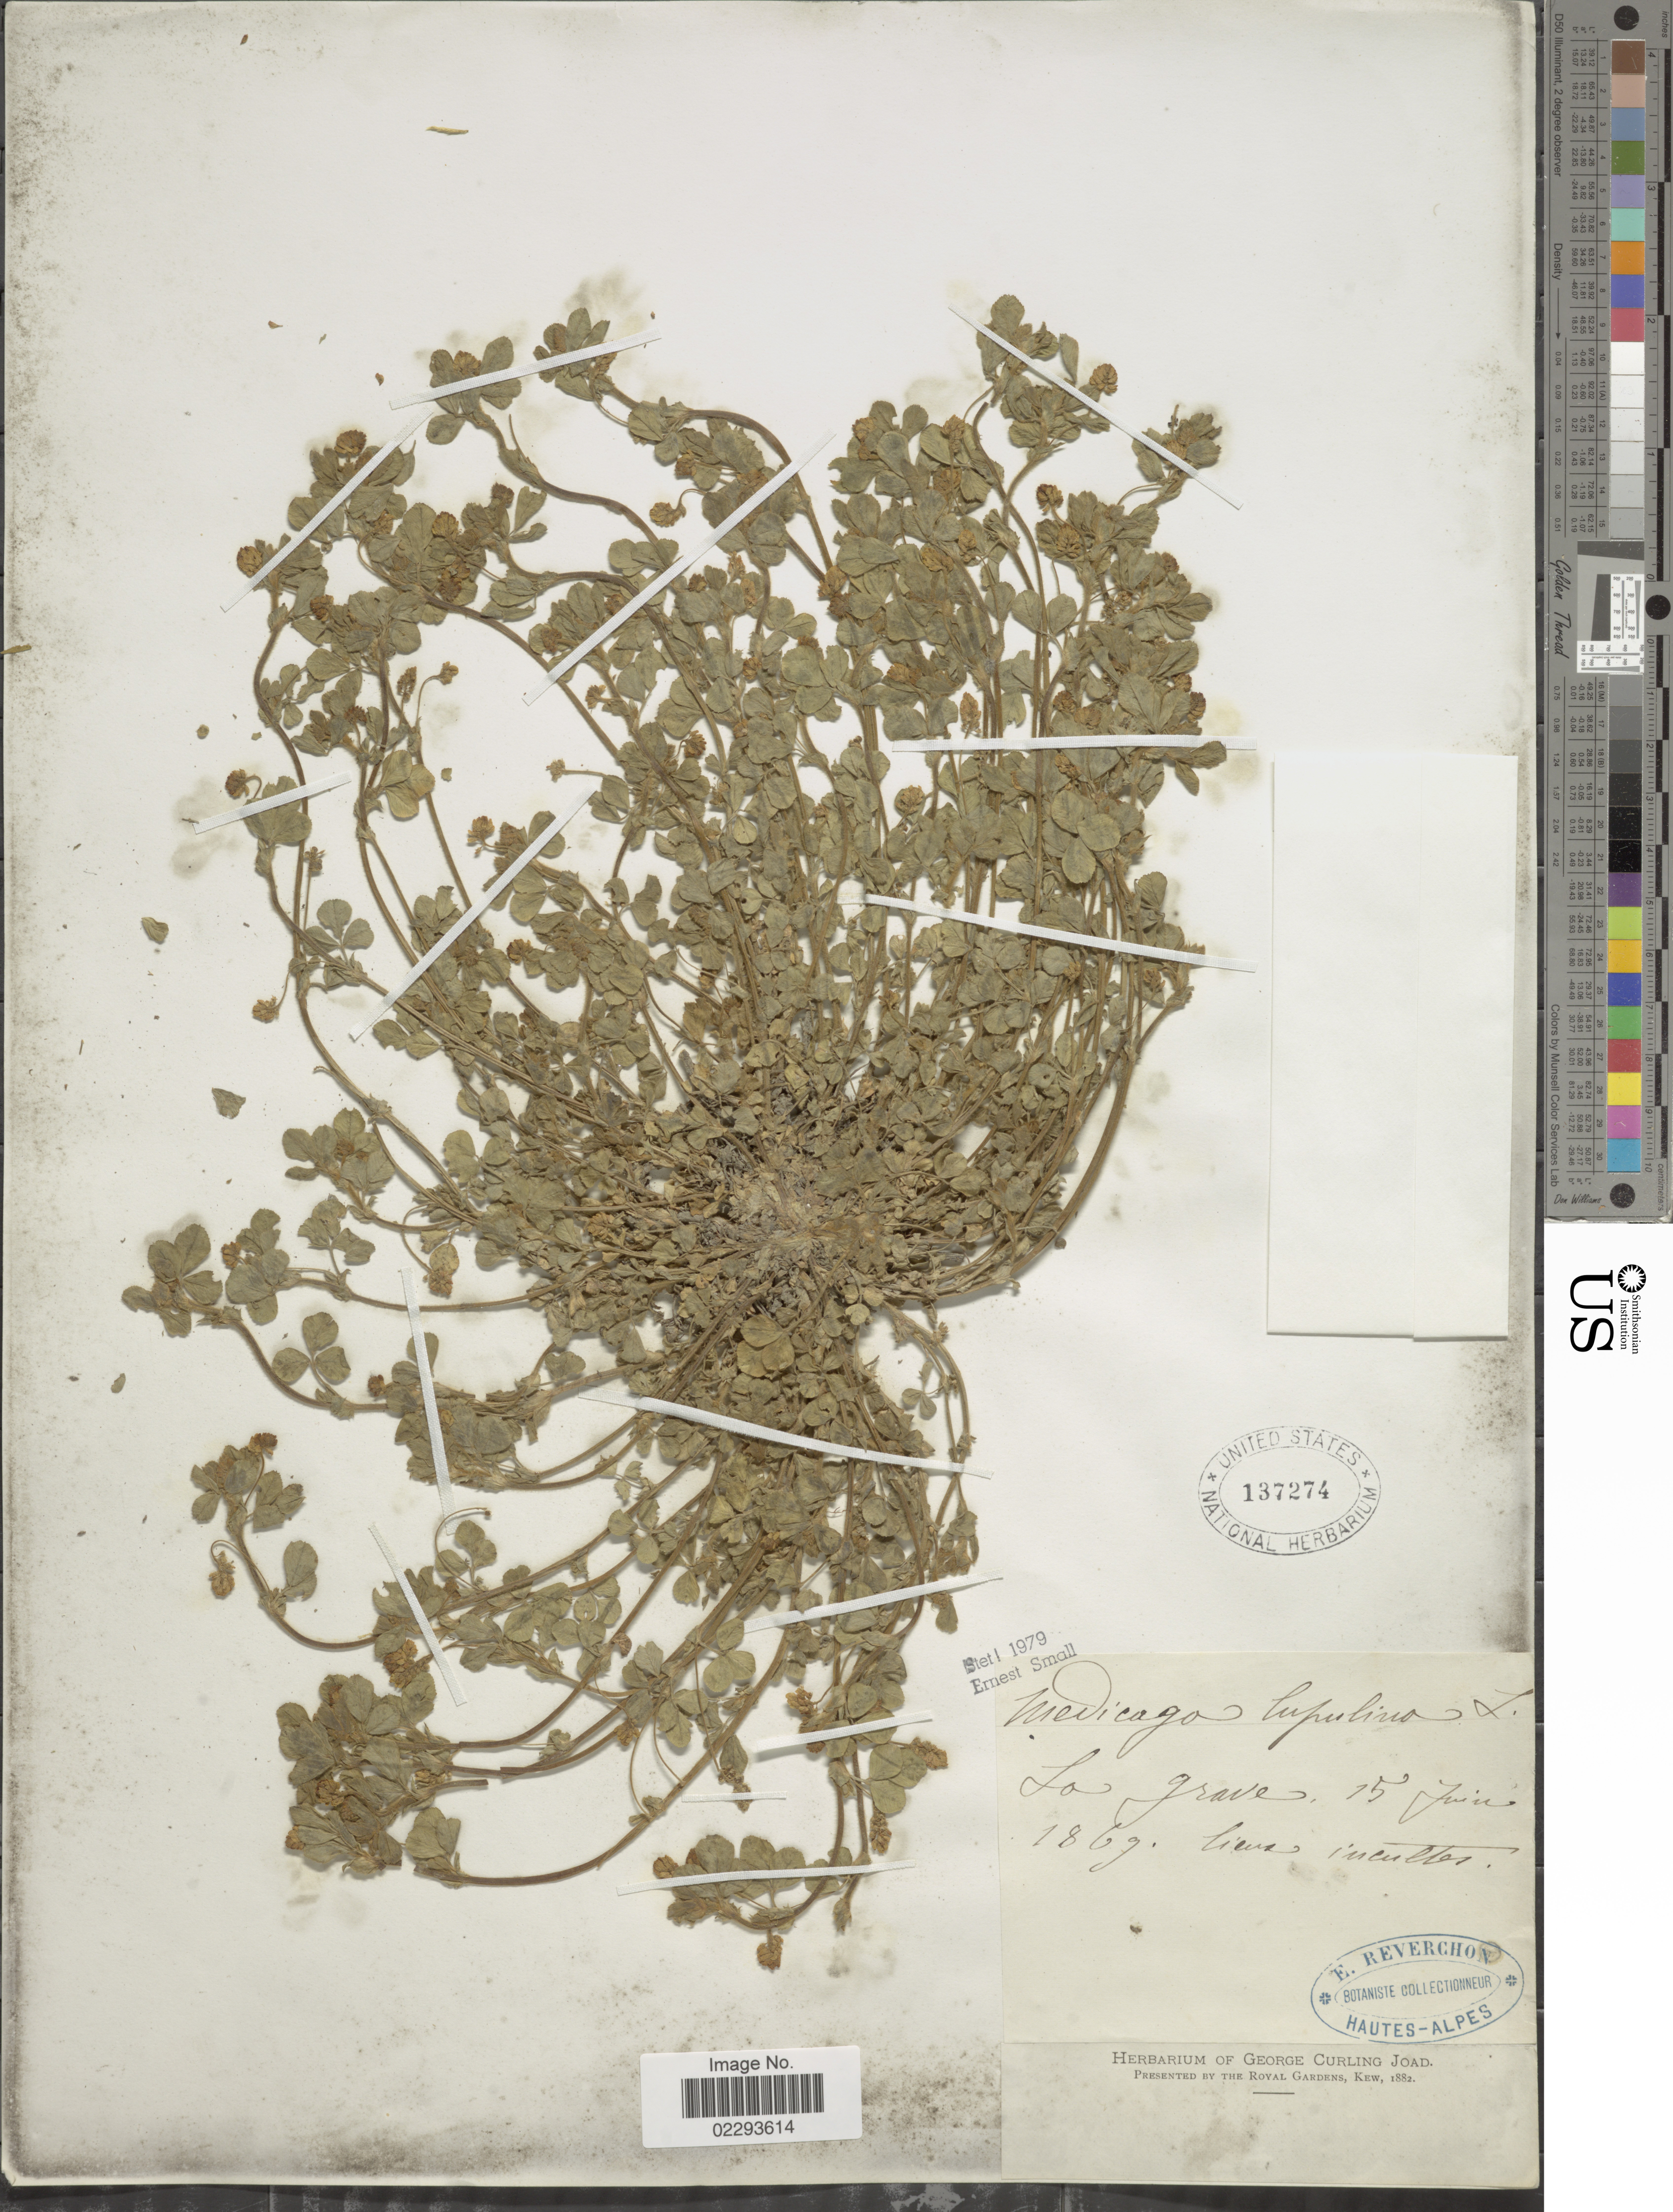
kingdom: Plantae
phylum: Tracheophyta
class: Magnoliopsida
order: Fabales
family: Fabaceae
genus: Medicago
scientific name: Medicago lupulina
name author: L.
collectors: E. Reverchon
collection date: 1869-06-15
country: France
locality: La Grave, lieux incultes.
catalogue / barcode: US 137274